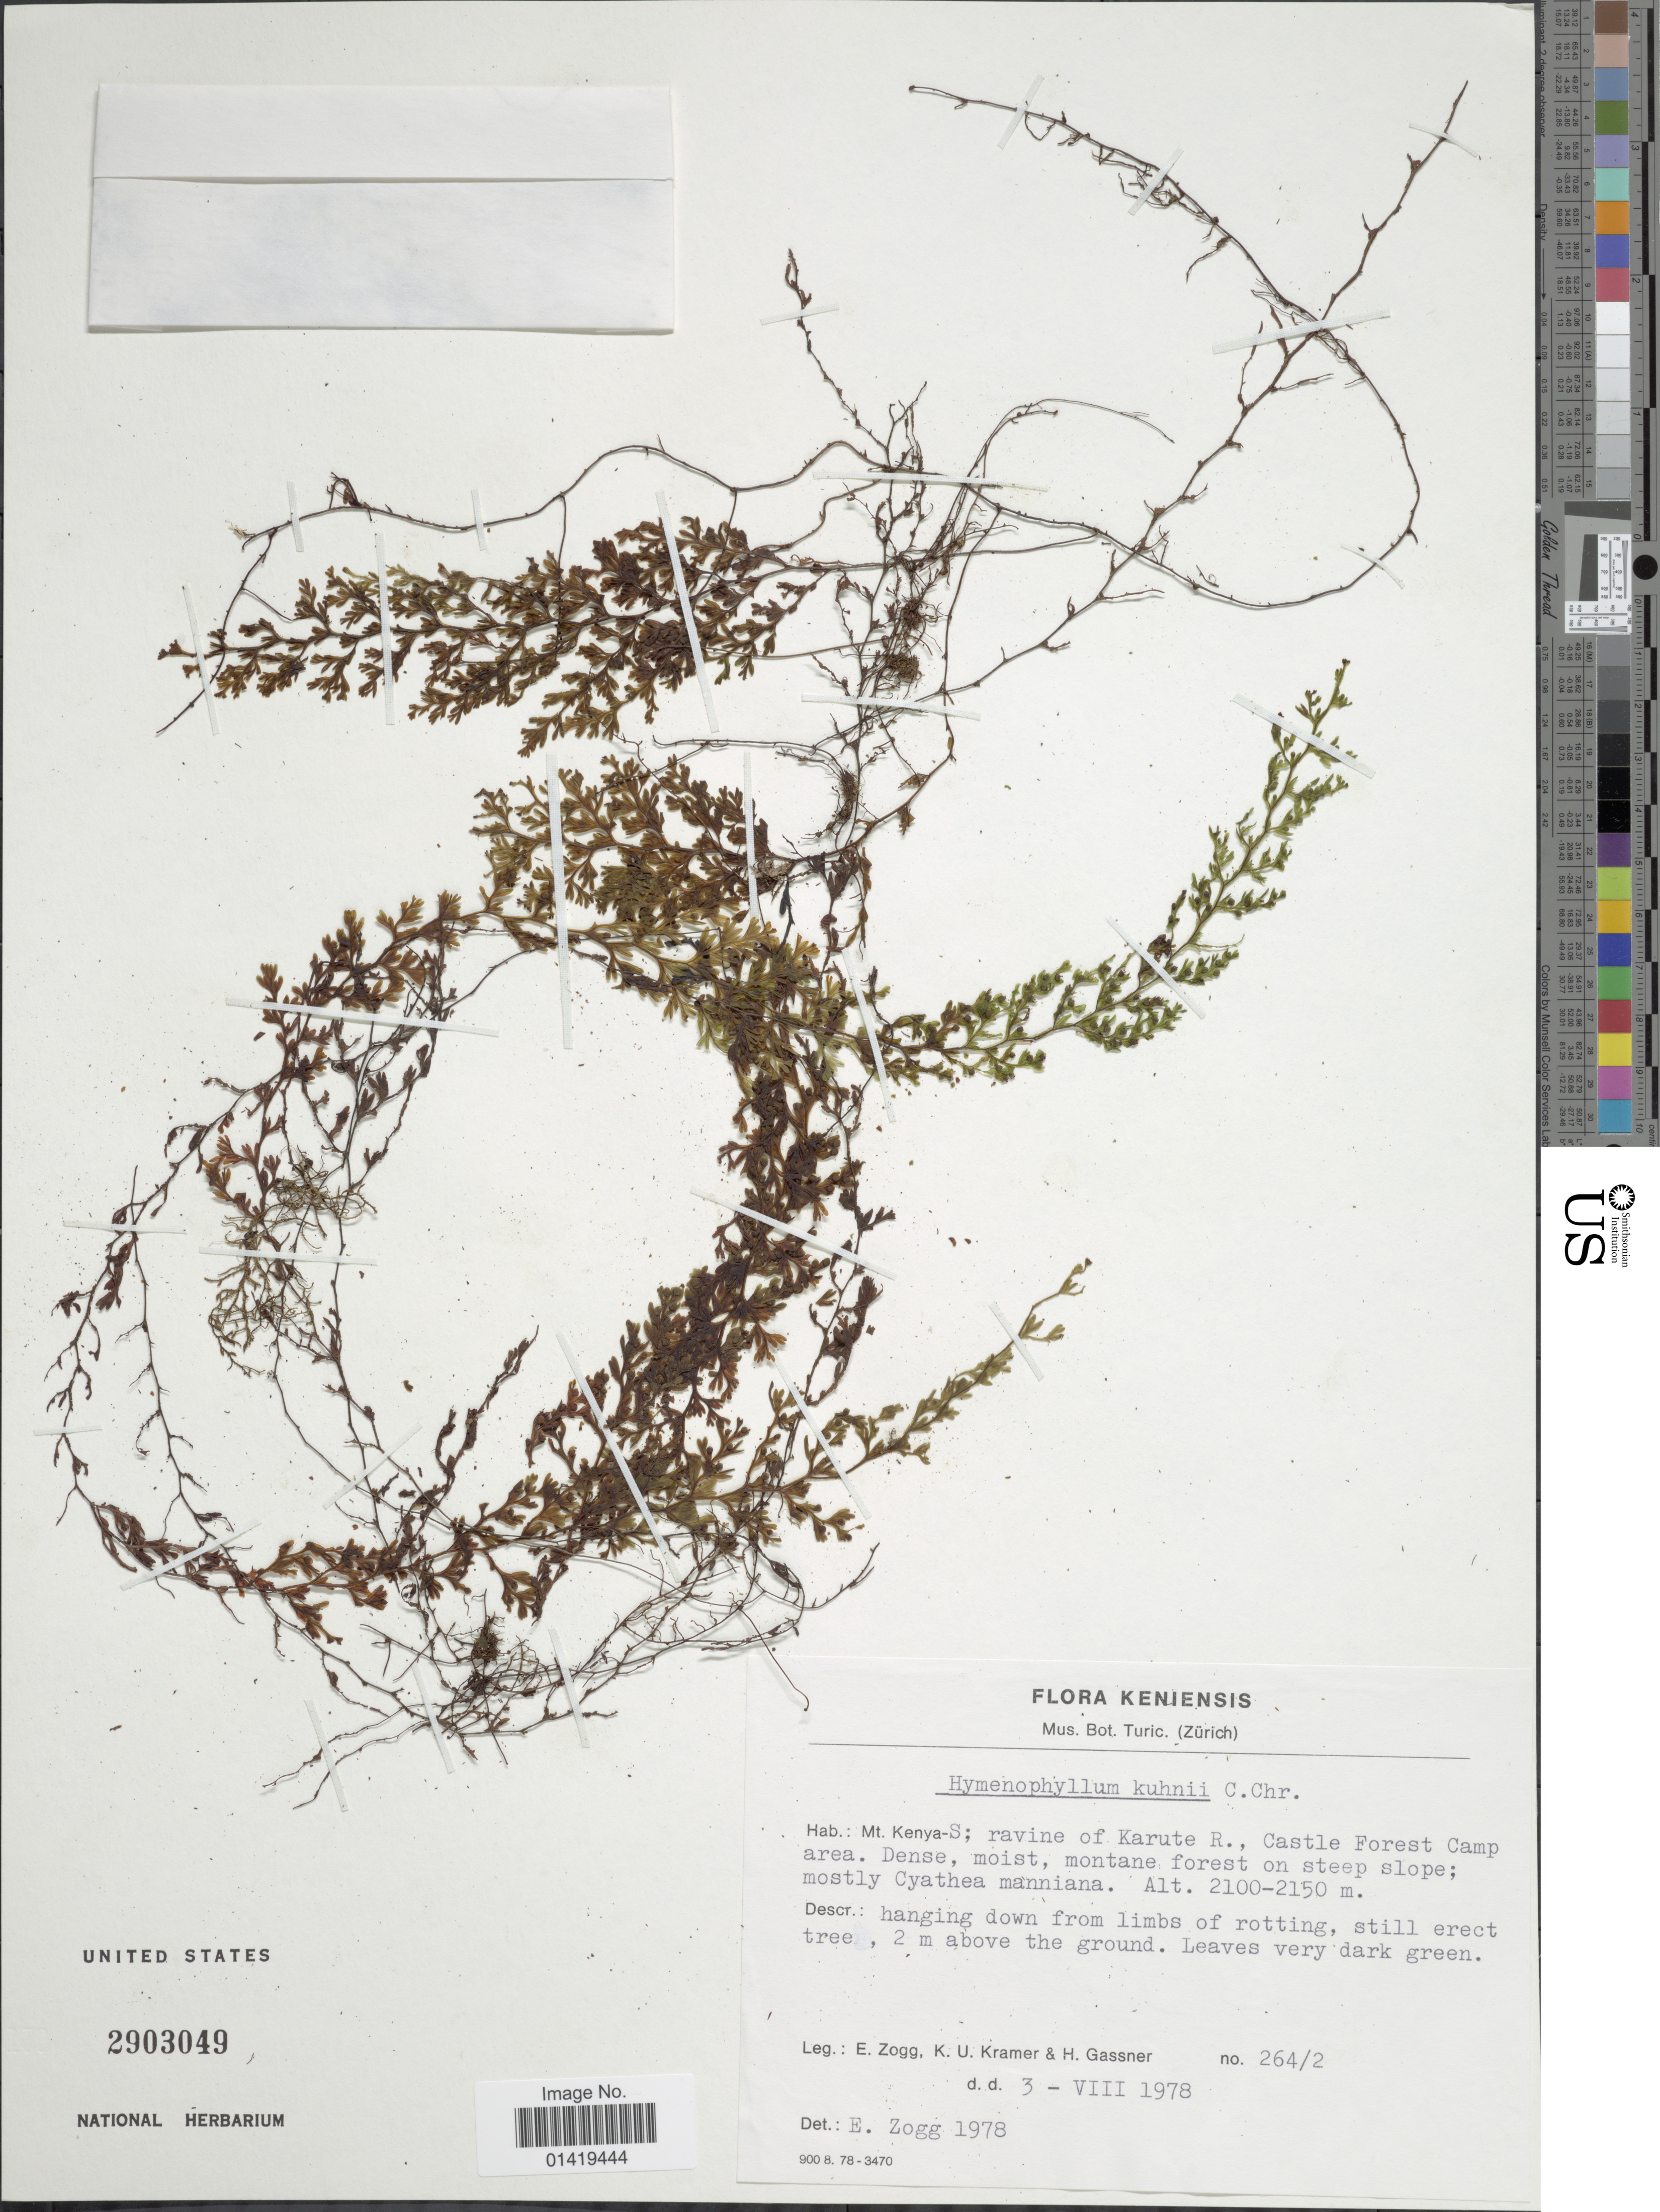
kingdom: Plantae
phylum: Tracheophyta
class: Polypodiopsida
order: Hymenophyllales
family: Hymenophyllaceae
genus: Hymenophyllum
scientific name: Hymenophyllum kuhnii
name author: C. Chr.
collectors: E. Zogg, K. U. Kramer & H. Gassner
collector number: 1978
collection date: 1978-08-03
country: Kenya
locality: Mt. kenya S ravine of Karute R., Castle forest camp area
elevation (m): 2100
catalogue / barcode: US 2903049